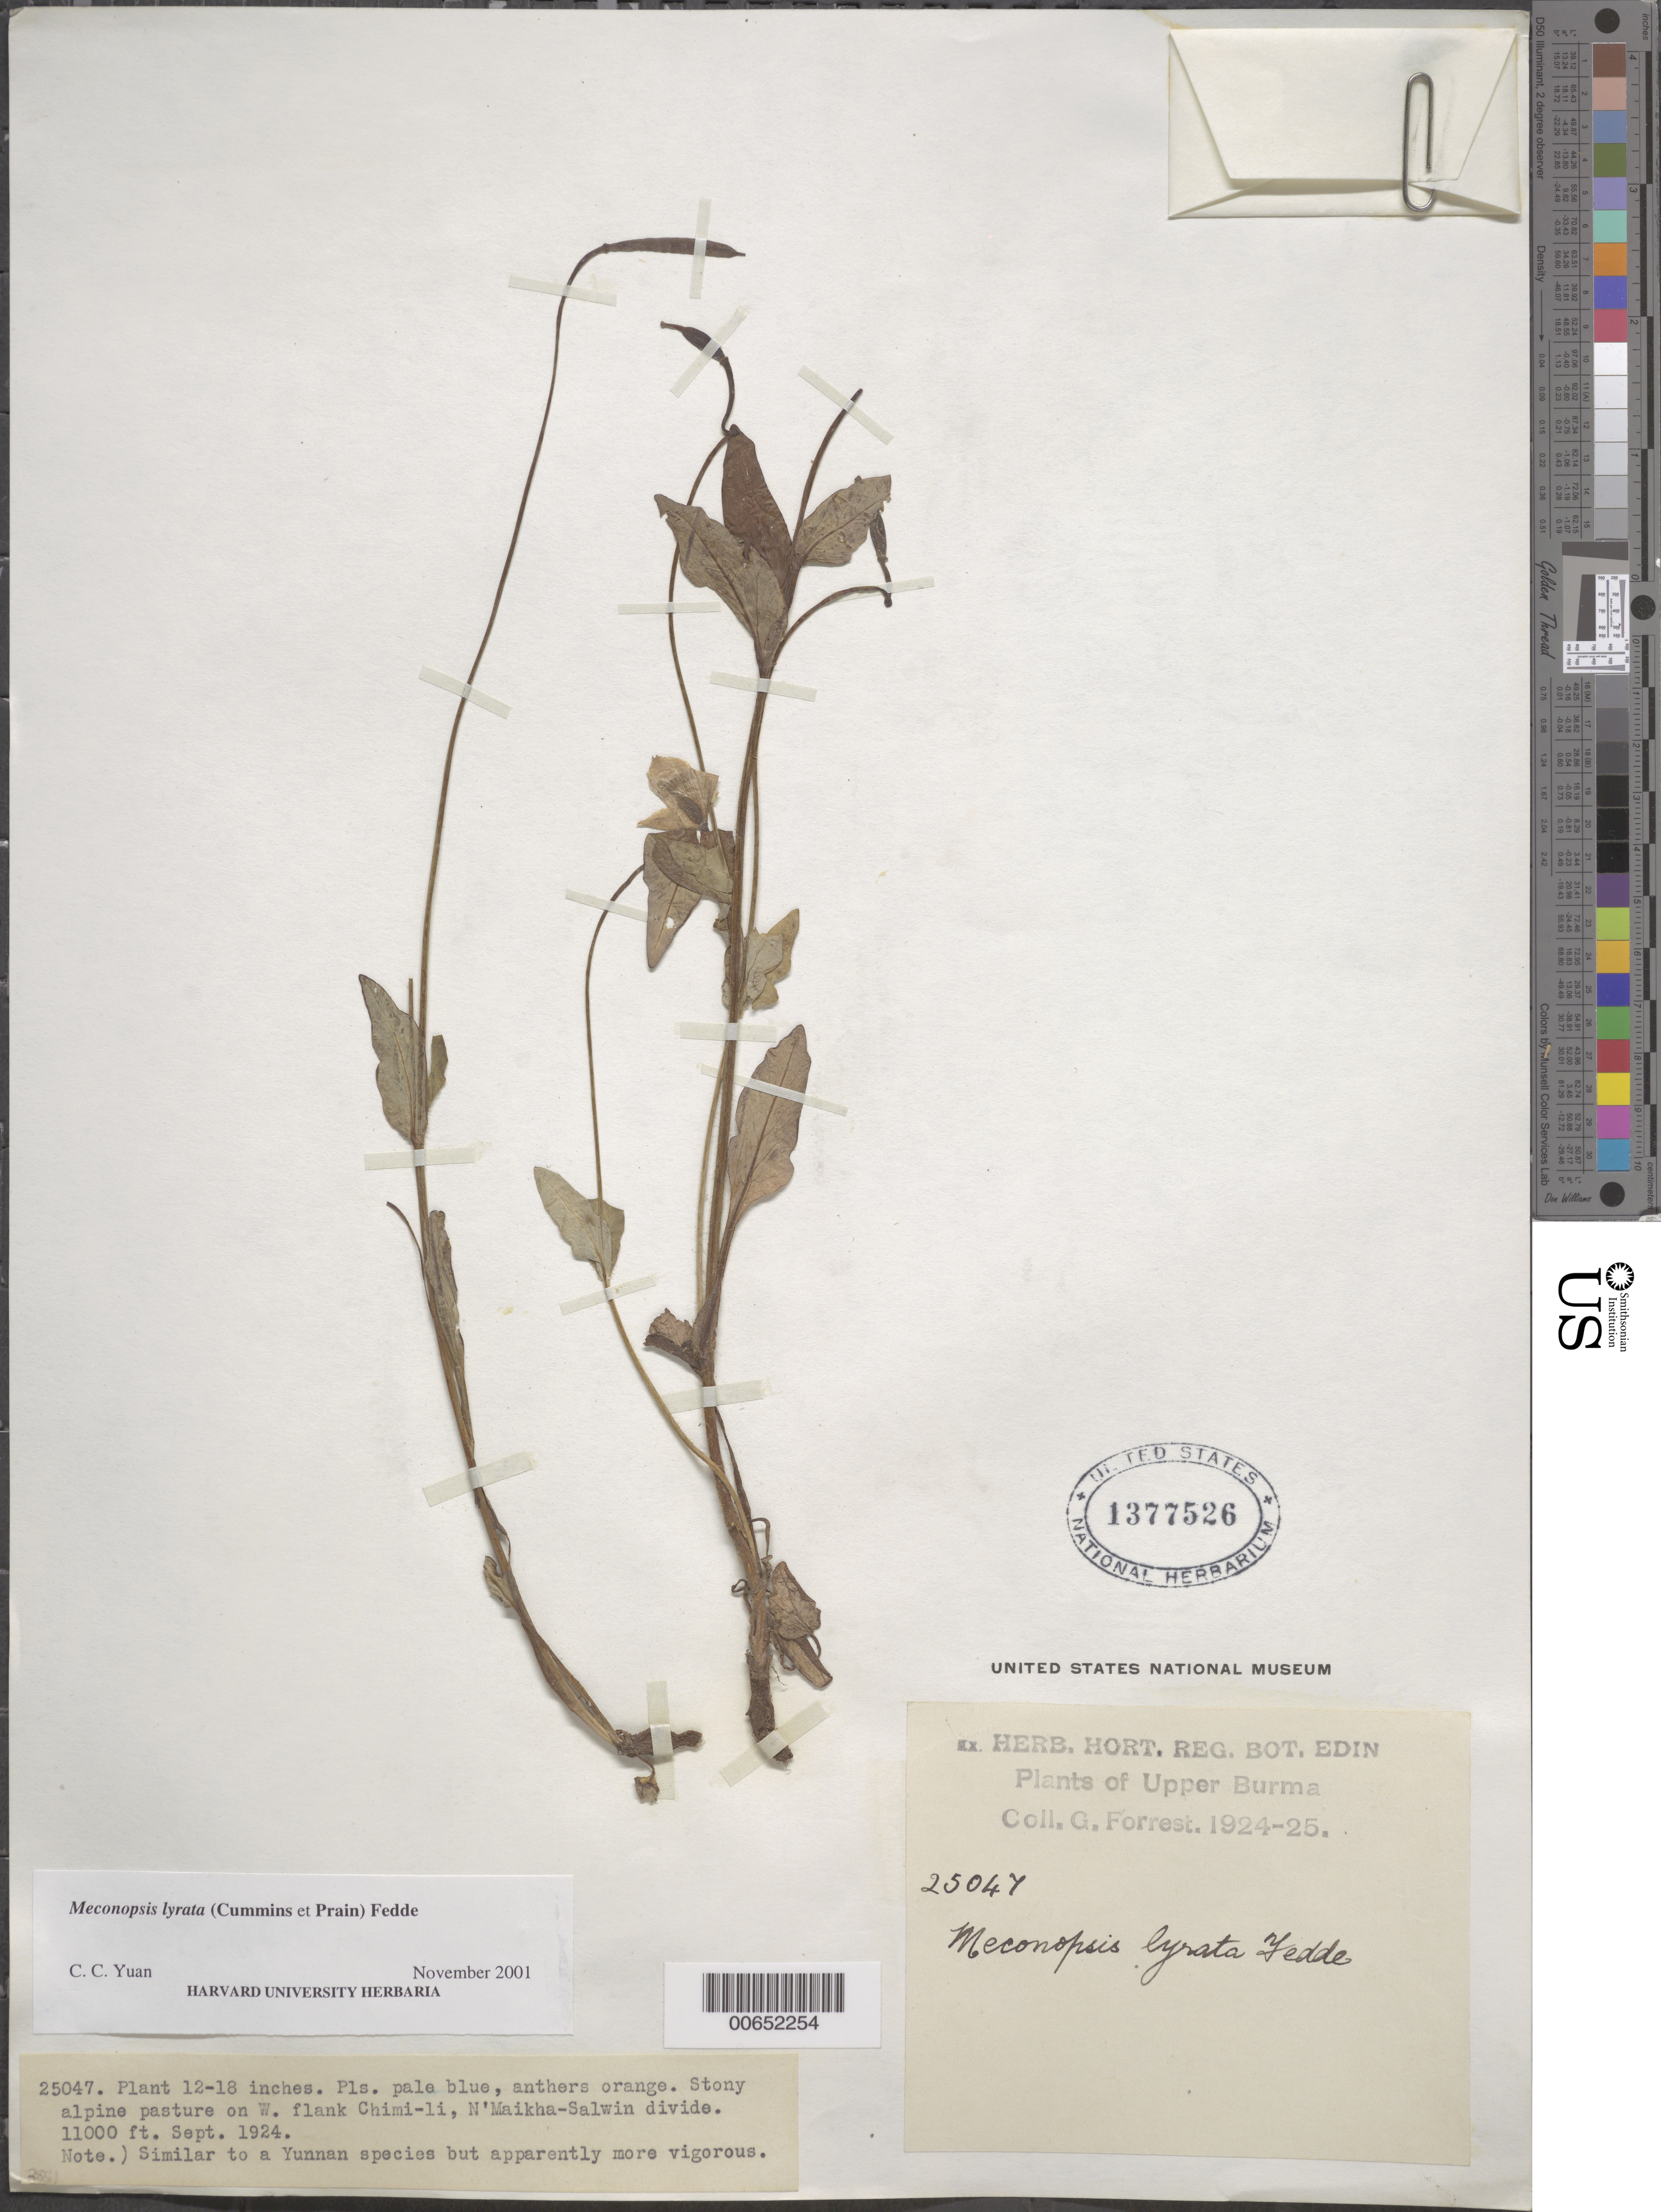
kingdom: Plantae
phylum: Tracheophyta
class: Magnoliopsida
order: Ranunculales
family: Papaveraceae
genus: Meconopsis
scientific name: Meconopsis lyrata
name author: Fedde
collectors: G. Forrest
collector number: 25047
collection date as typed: Sep 1924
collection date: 1924-09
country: Myanmar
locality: Upper Burma, W fland of Chimi-li, N'Maikha-Salwin Divide.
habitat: Open stony alpine meadows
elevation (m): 3353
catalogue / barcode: US 1377526